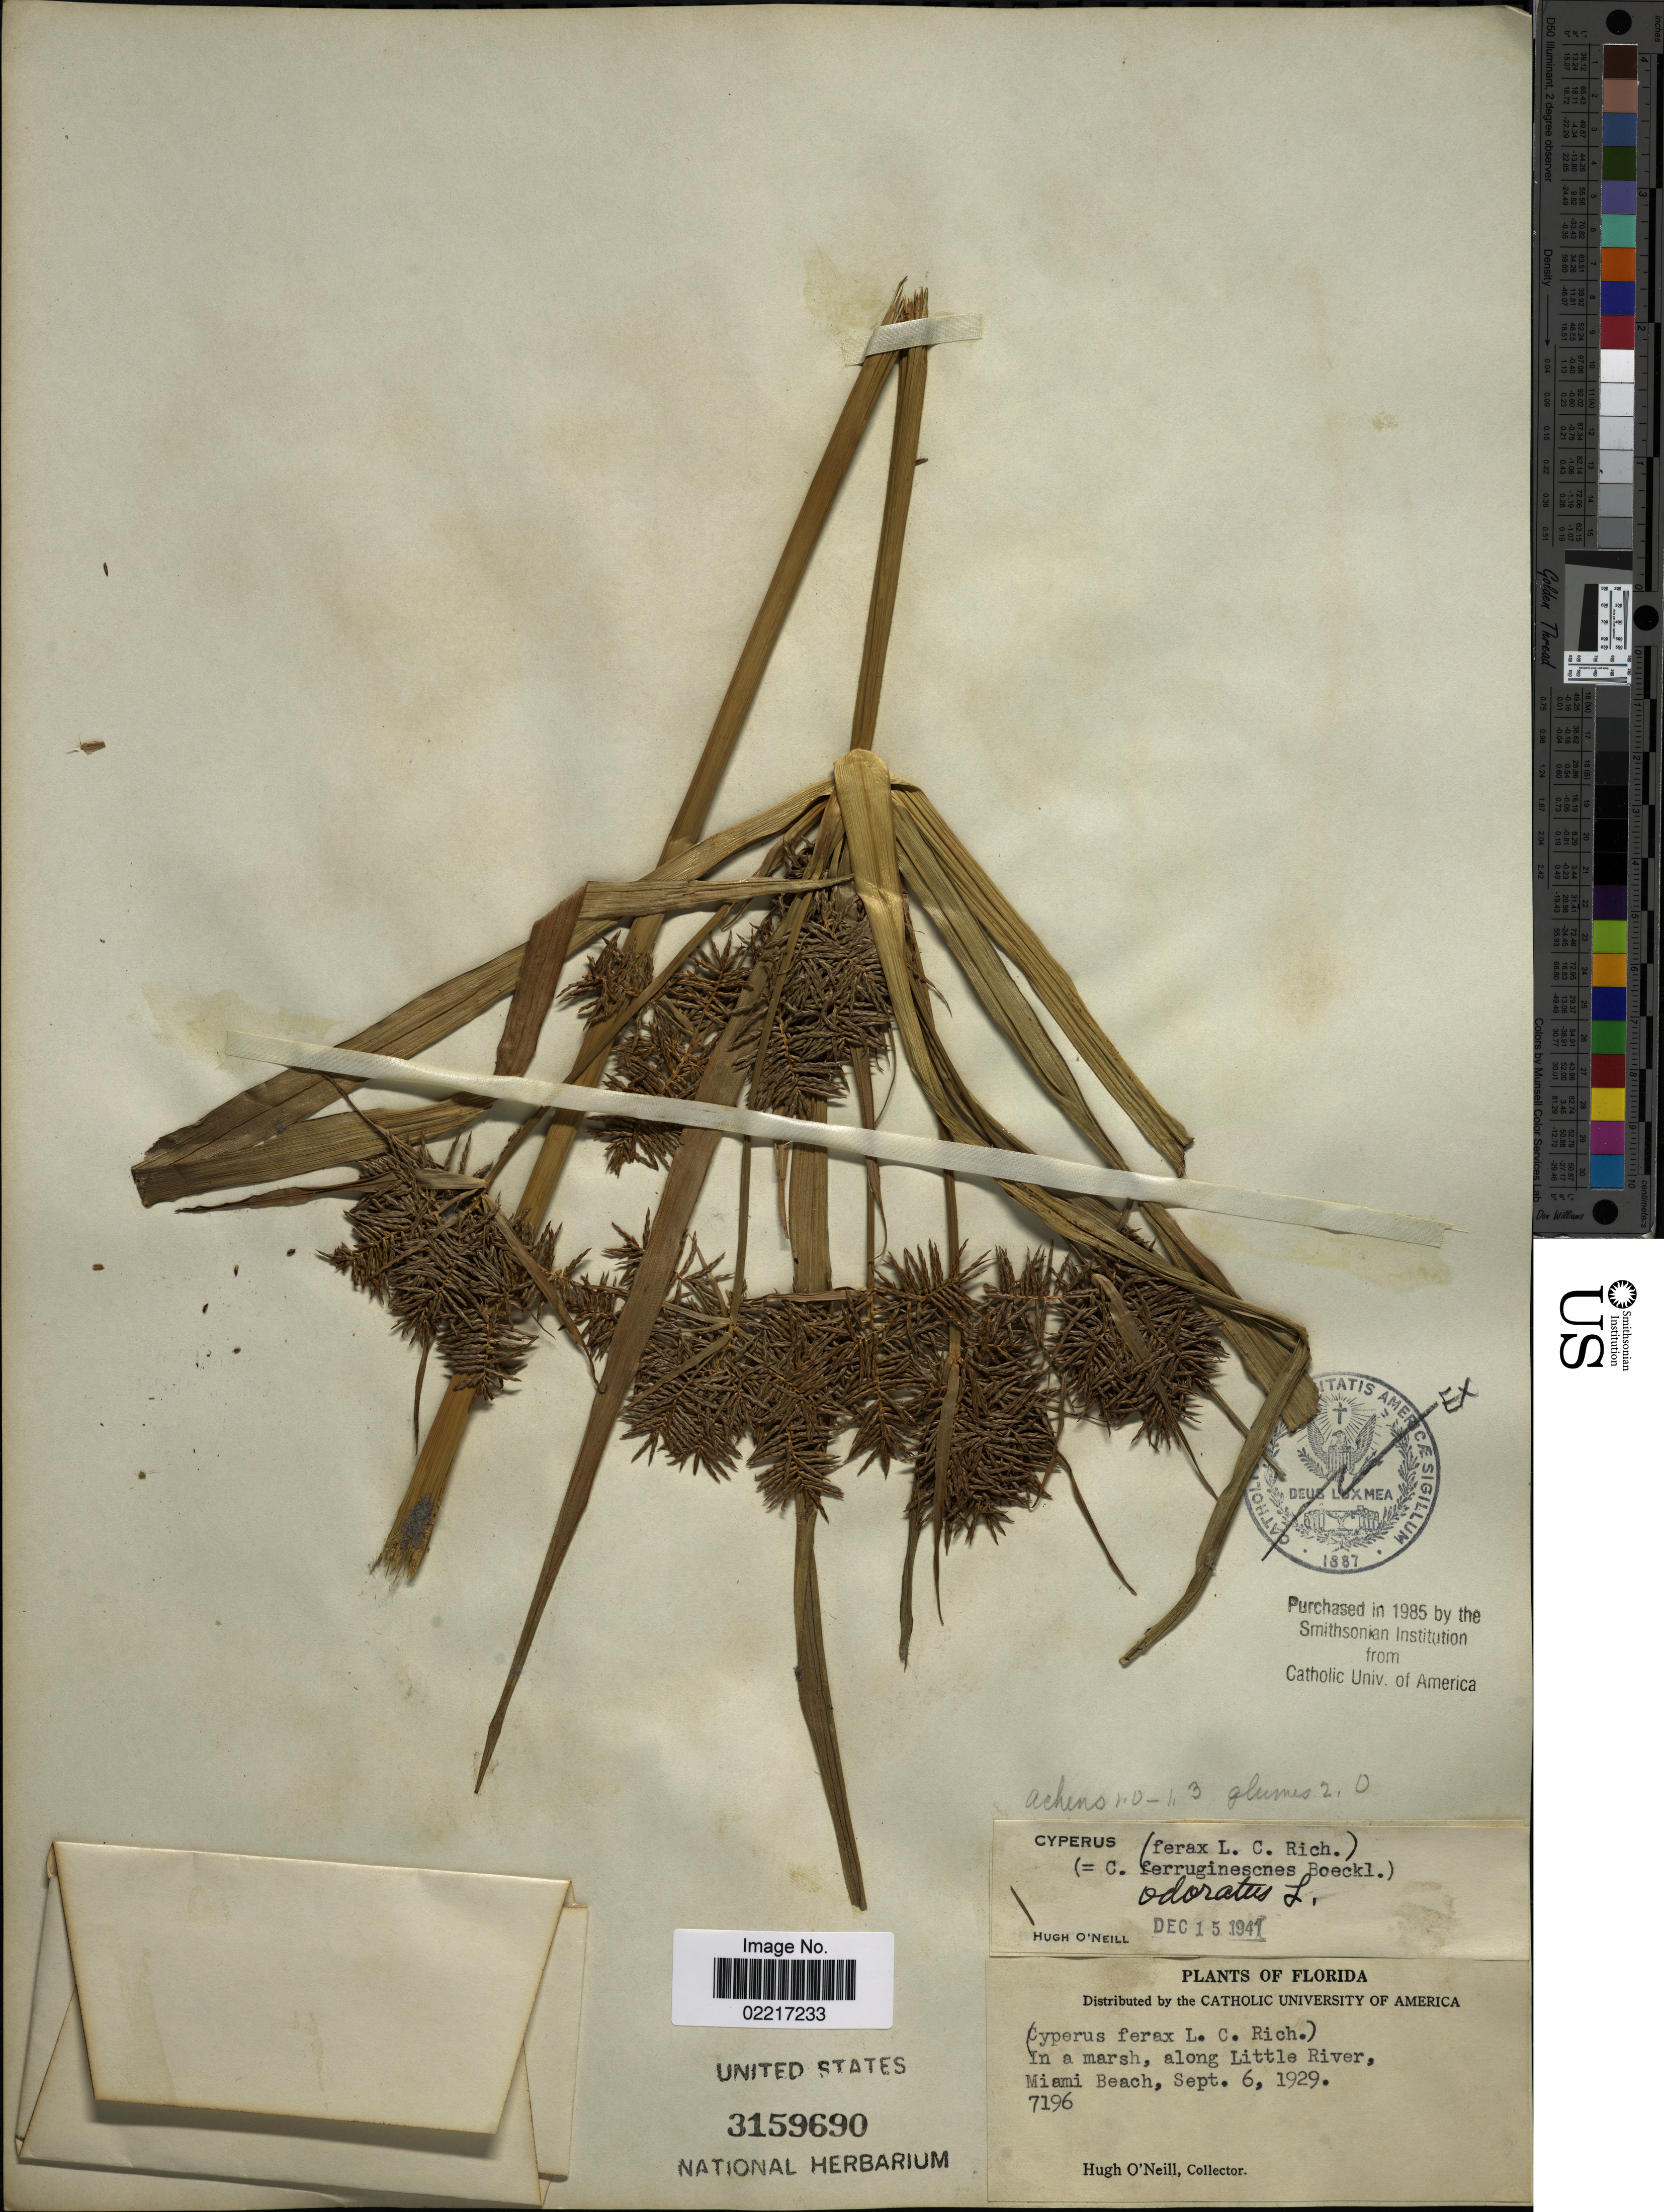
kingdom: Plantae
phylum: Tracheophyta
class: Liliopsida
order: Poales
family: Cyperaceae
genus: Cyperus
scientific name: Cyperus odoratus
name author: L.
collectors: H. O'Neill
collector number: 7196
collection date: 1929-09-06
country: United States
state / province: Florida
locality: Along Little River, Miami Beach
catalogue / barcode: US 3159690